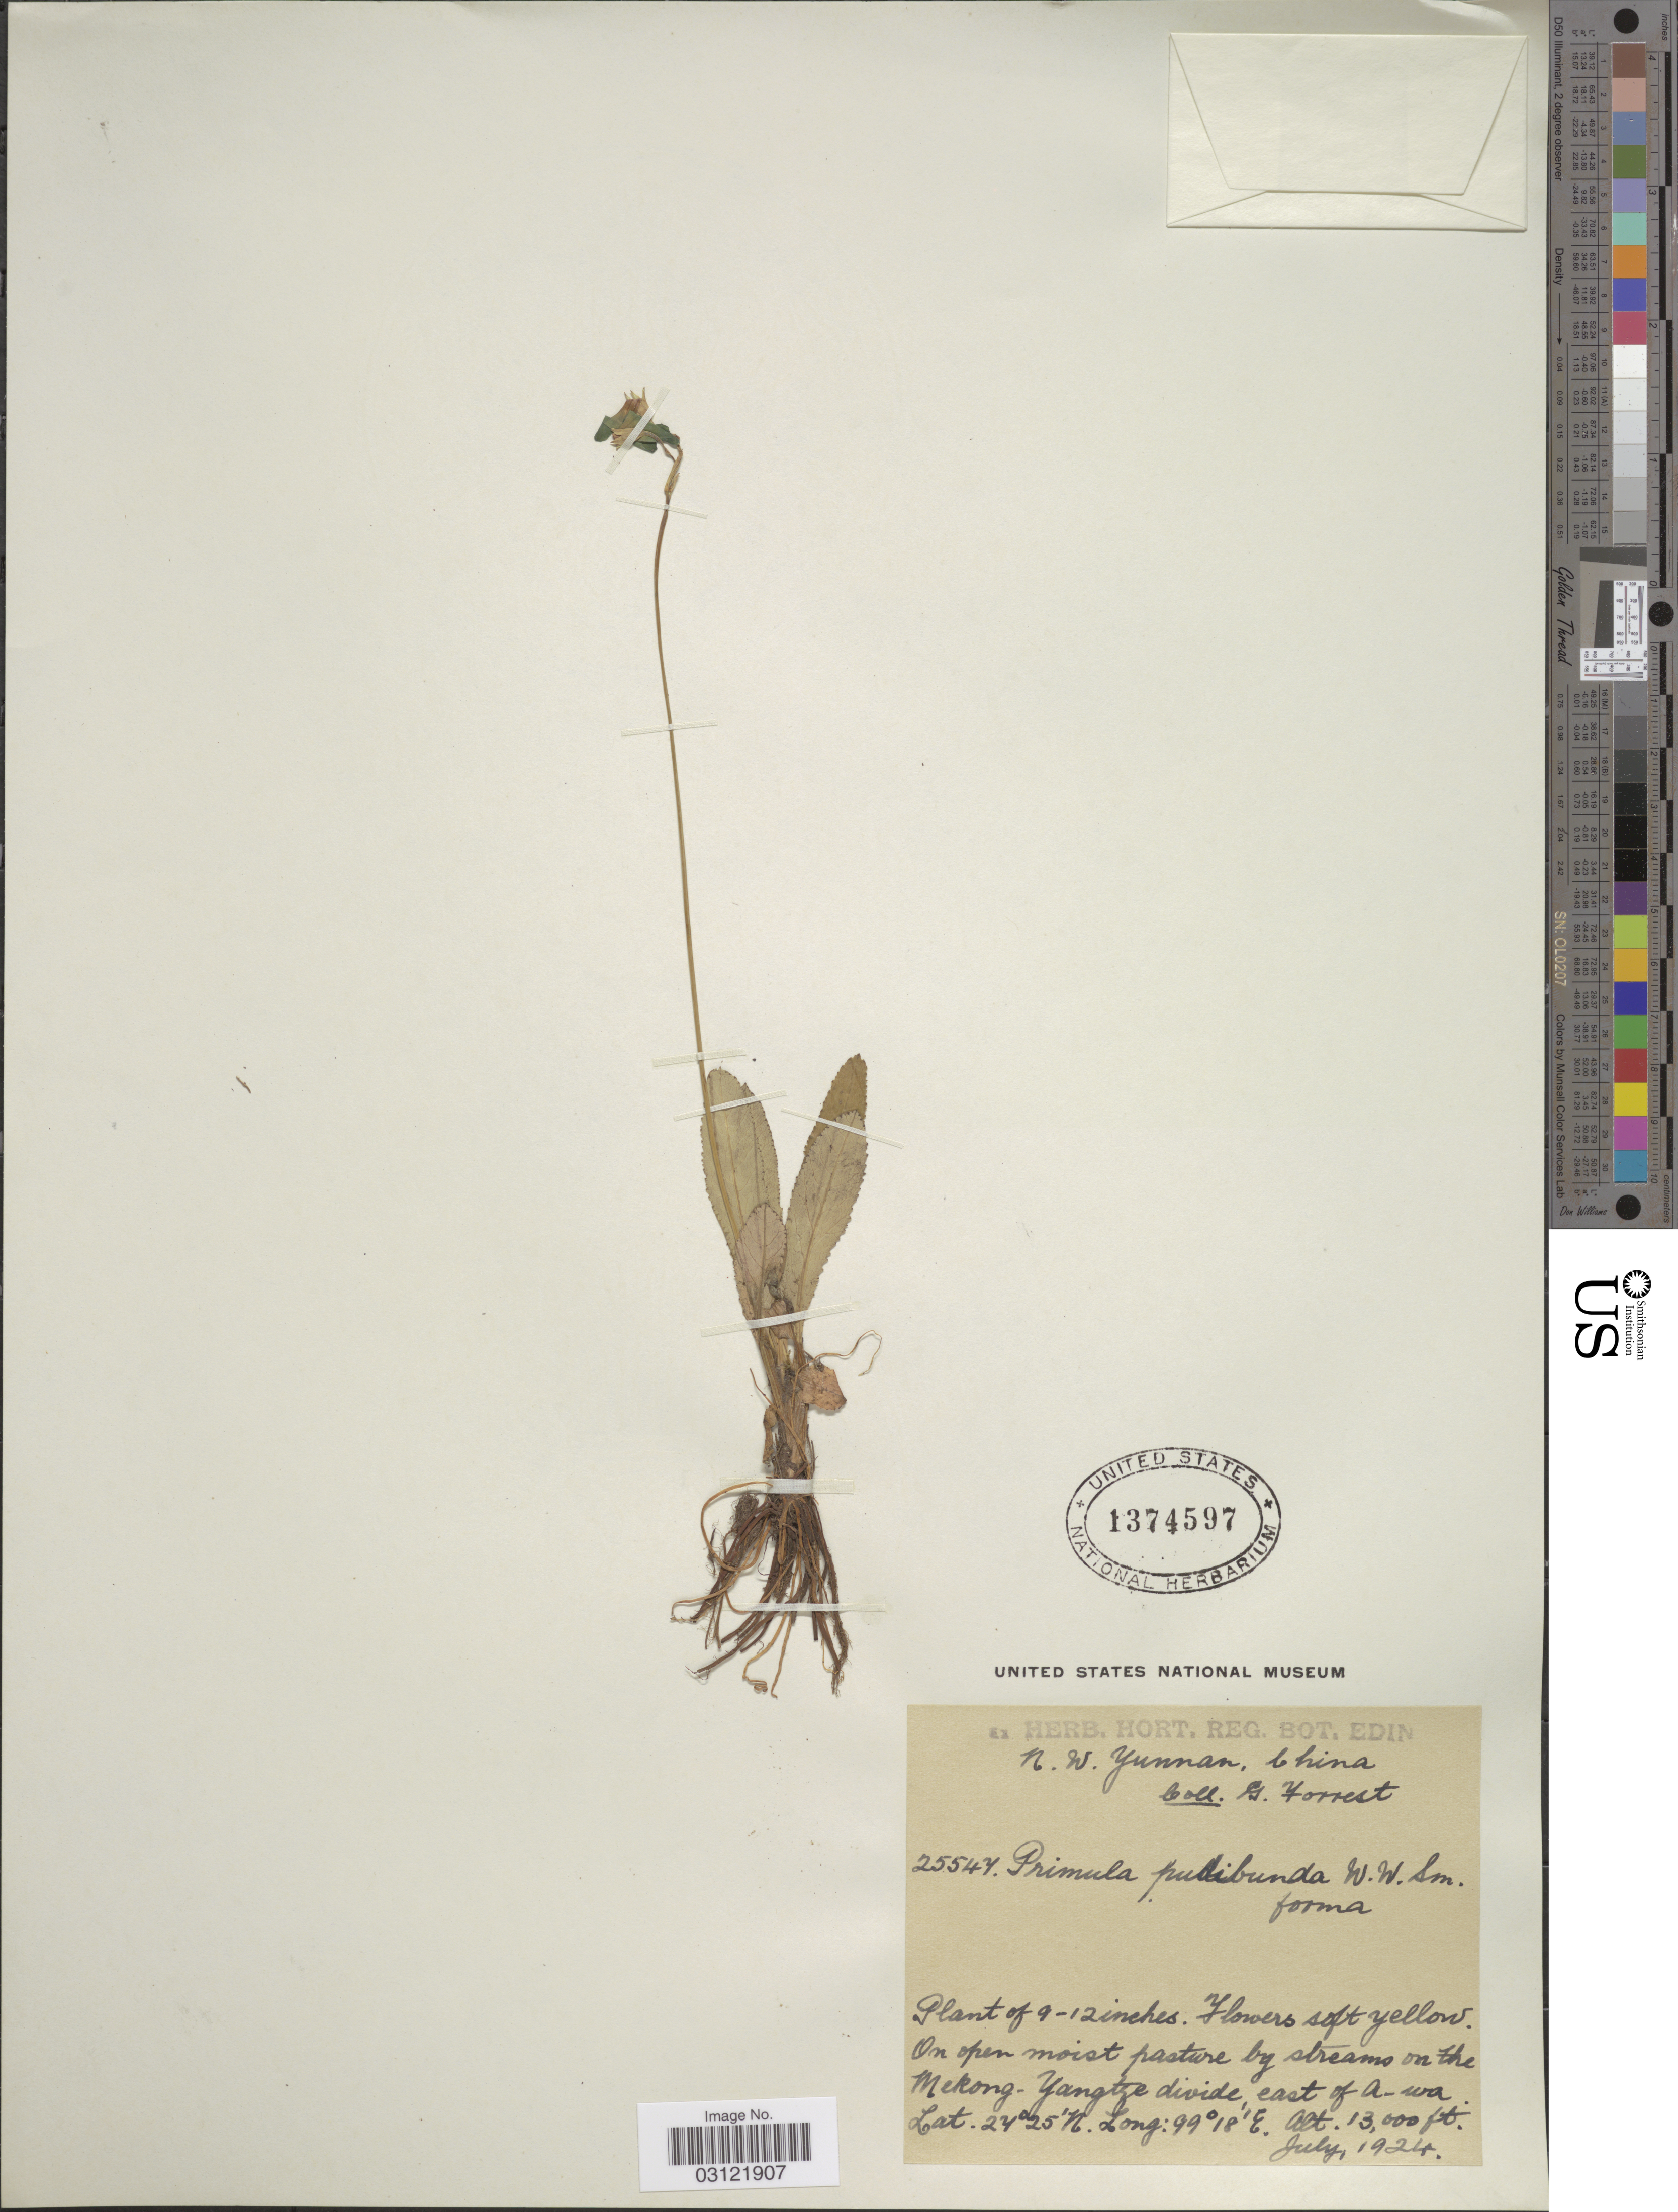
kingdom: Plantae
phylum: Tracheophyta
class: Magnoliopsida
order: Ericales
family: Primulaceae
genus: Primula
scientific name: Primula pudibunda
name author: W.W. Sm.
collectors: G. Forrest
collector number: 25547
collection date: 1924-07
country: China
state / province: Yunnan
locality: N.W. Yunnan. On open moist pasture by streams on the Mekong - Yangtze divide east of A-wa.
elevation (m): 3962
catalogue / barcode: US 1374597